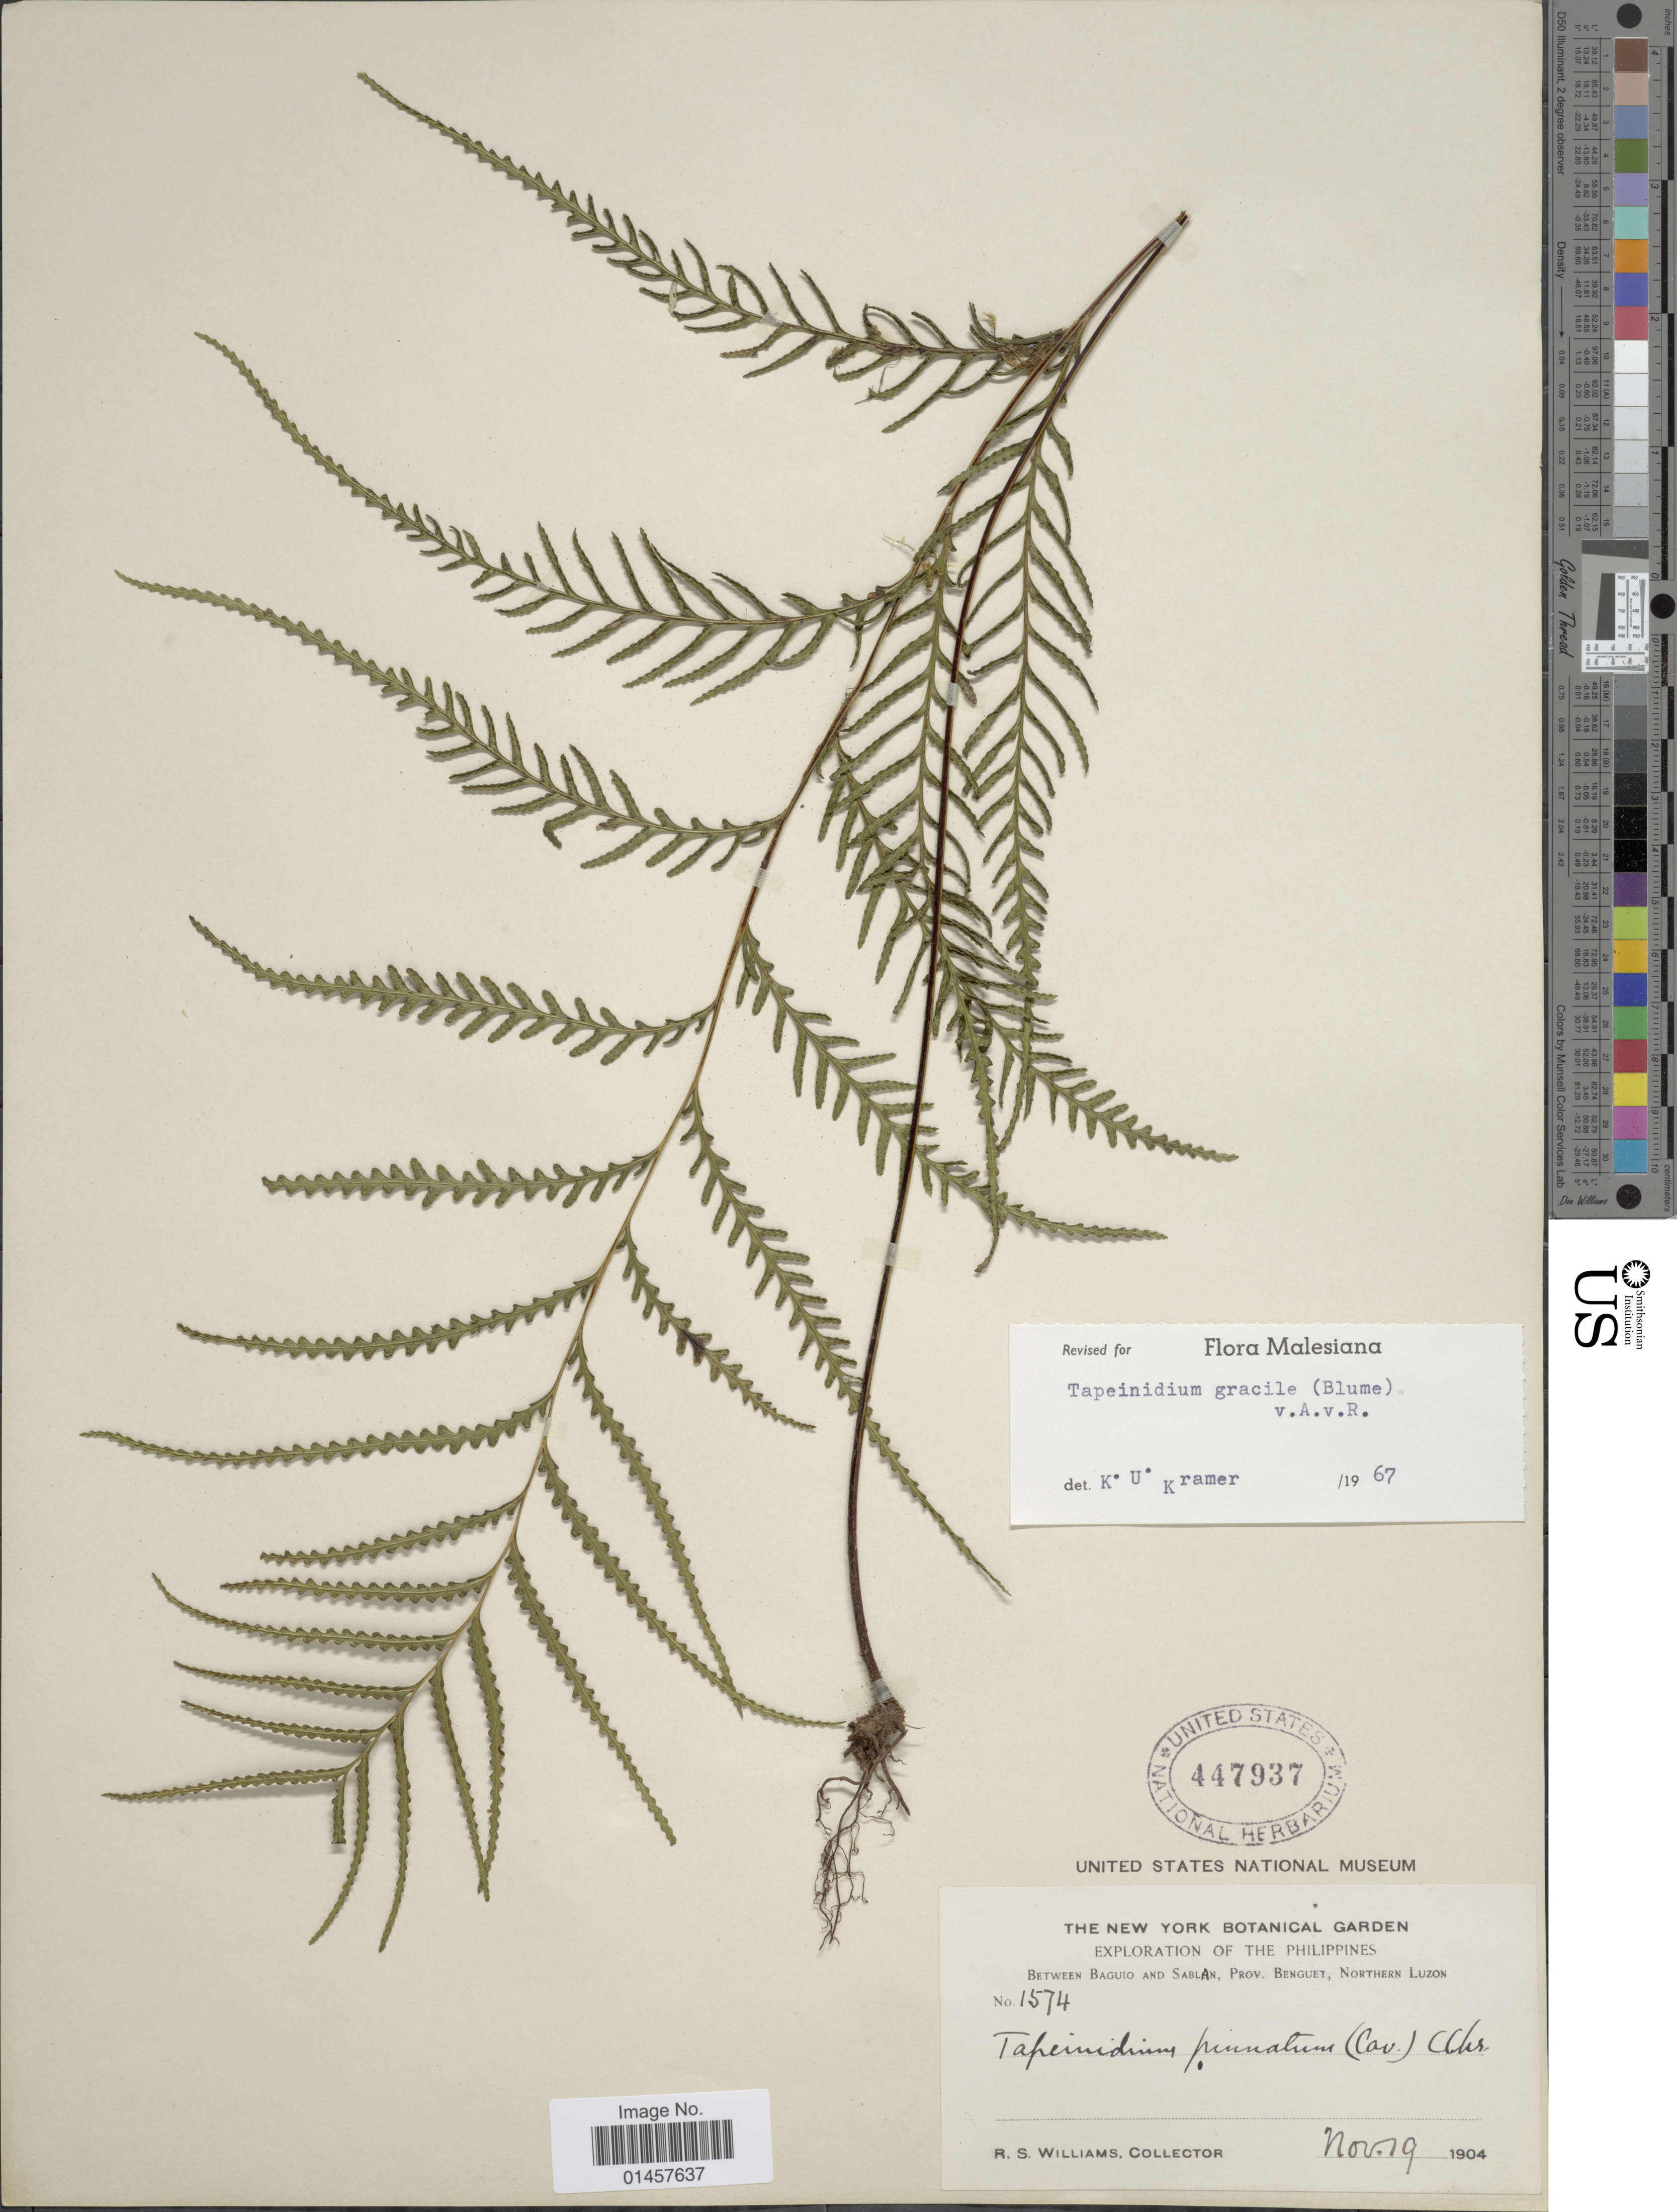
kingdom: Plantae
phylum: Tracheophyta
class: Polypodiopsida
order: Polypodiales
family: Lindsaeaceae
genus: Tapeinidium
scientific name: Tapeinidium gracile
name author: (Blume) Alderw.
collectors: R. S. Williams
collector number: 1574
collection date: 1904-11-19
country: Philippines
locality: Between Baguio and Sablan, prov. Benguet, Northern Luzon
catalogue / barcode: US 447937